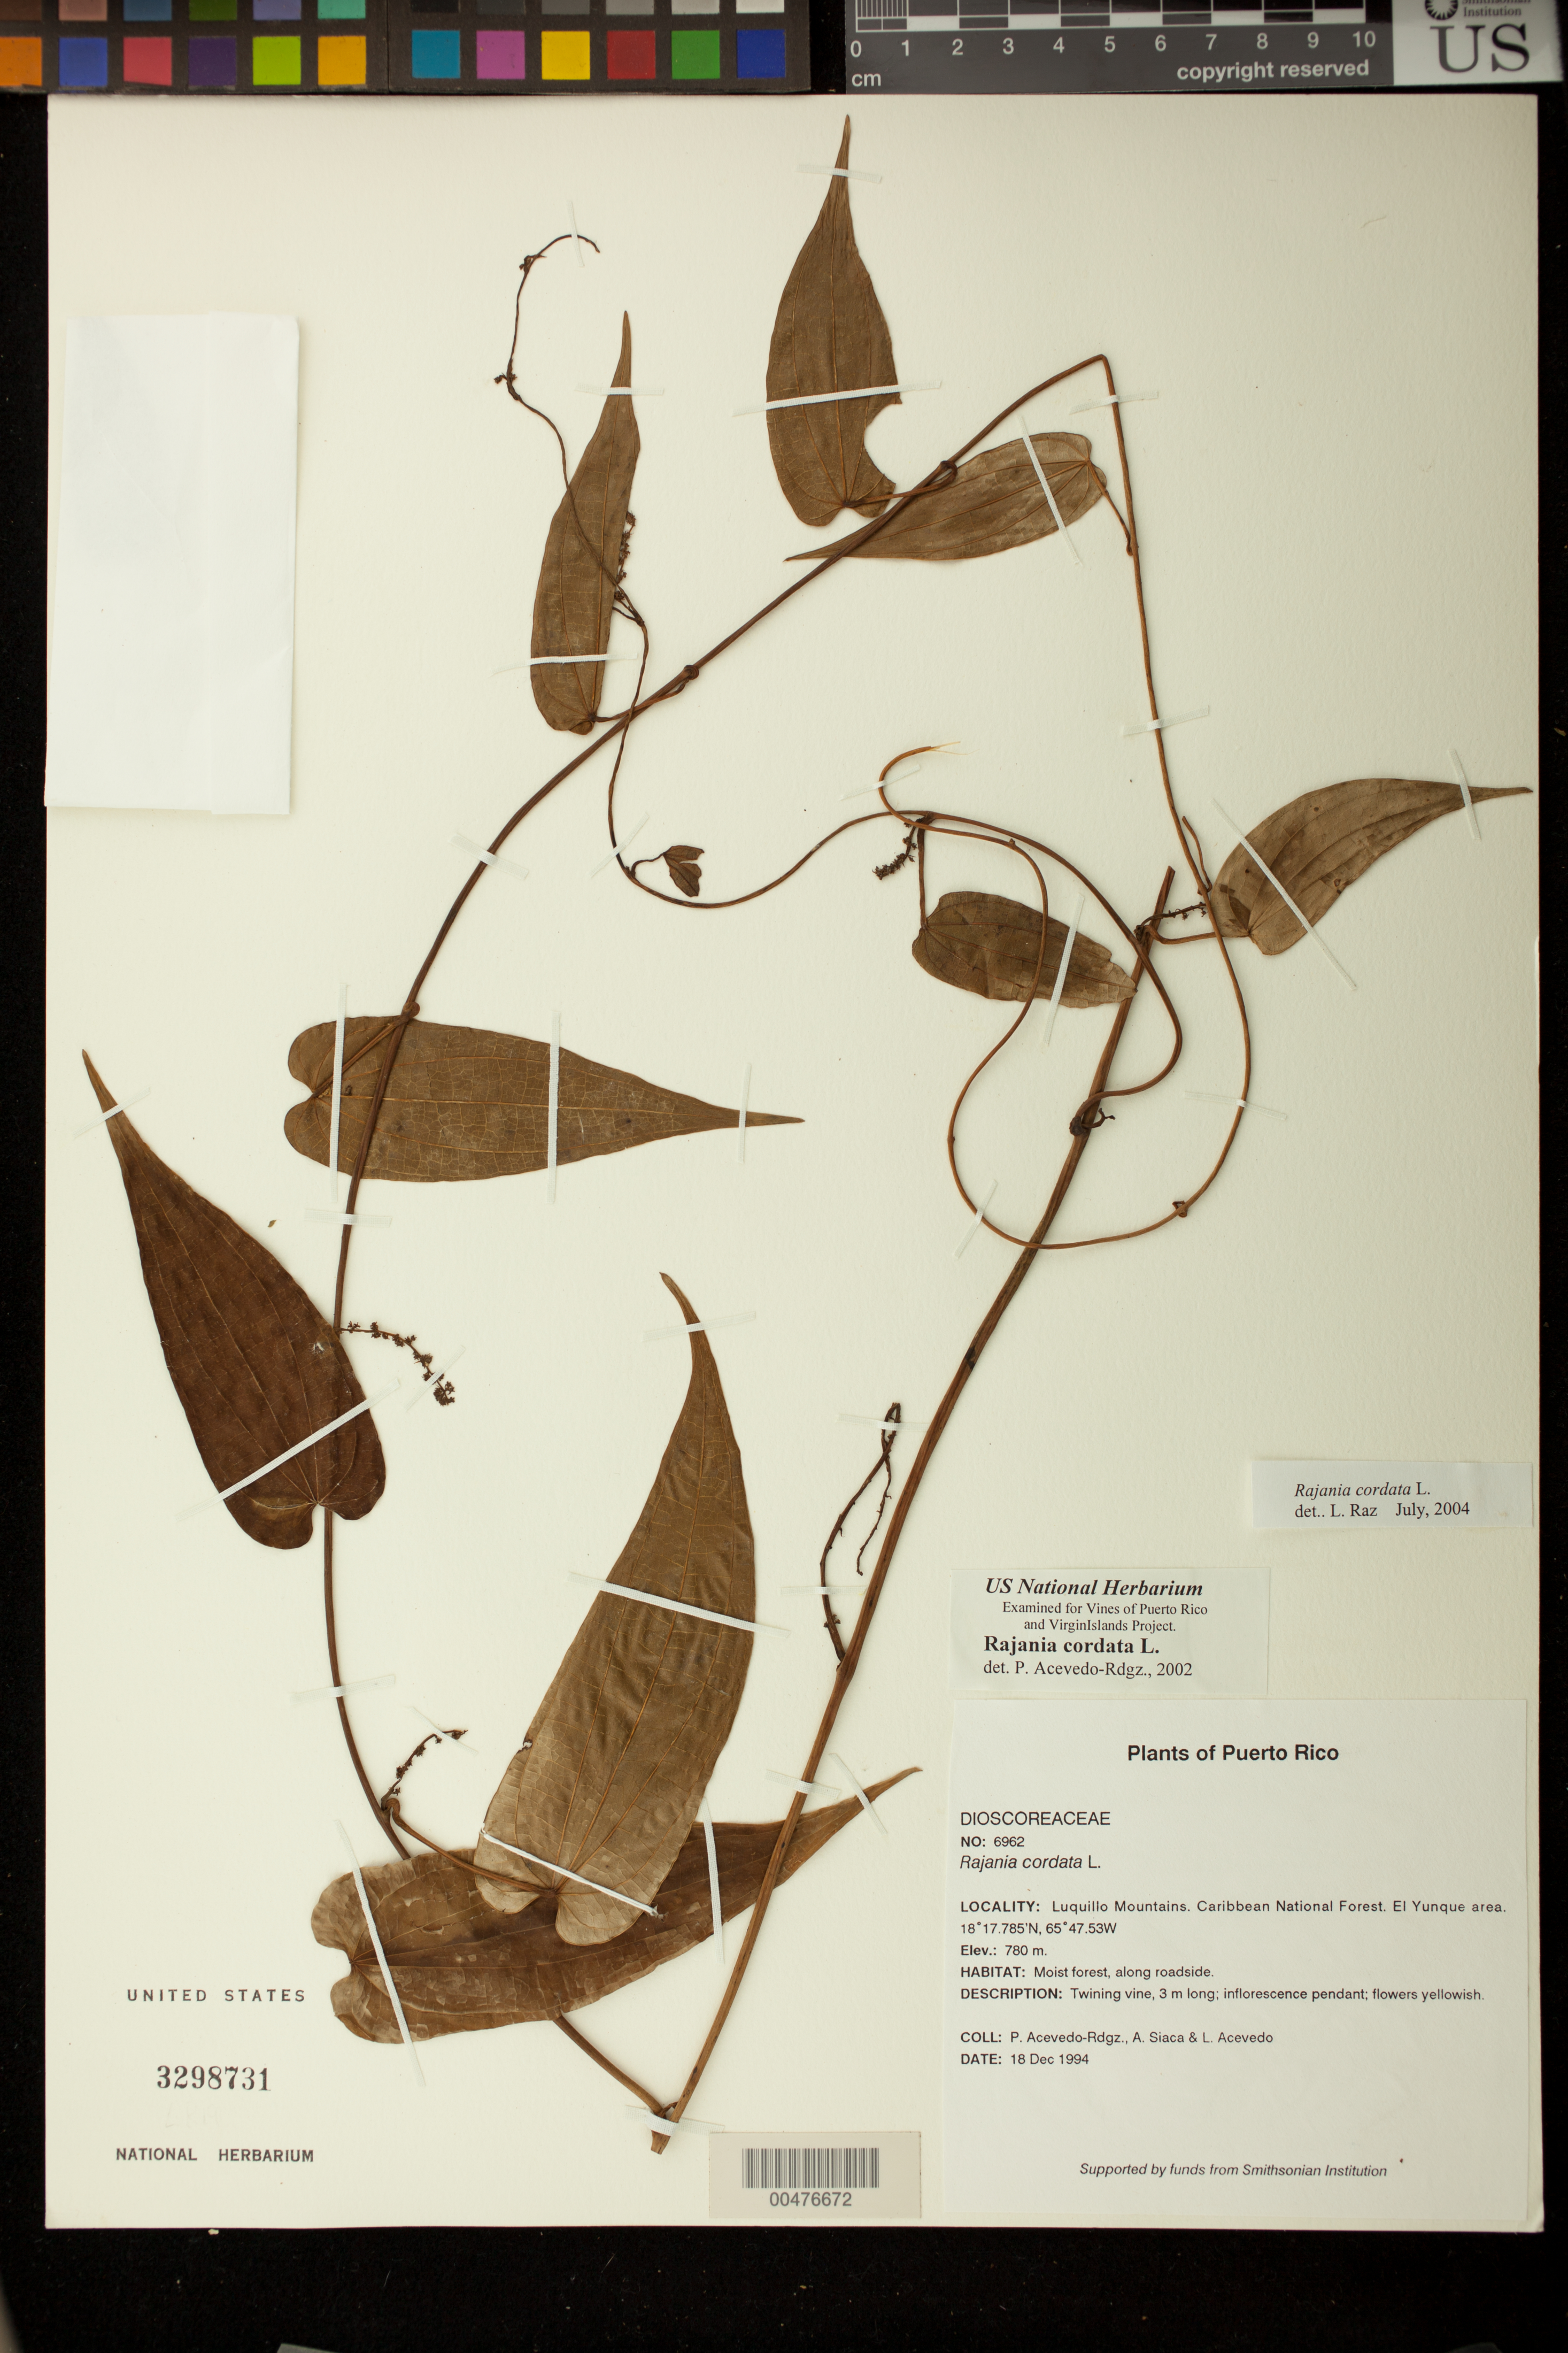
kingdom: Plantae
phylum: Tracheophyta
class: Liliopsida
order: Dioscoreales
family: Dioscoreaceae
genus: Dioscorea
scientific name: Dioscorea cordata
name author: (L.) Raz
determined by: Strong, M. T., (US), Smithsonian Institution - National Museum of Natural History (UNITED STATES)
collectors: P. Acevedo-Rodr., A. Siaca & L. Acevedo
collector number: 6962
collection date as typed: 18 Dec 1994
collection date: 1994-12-18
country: Puerto Rico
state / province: Río Grande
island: Puerto Rico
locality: Río Grande; Luquillo Mountains. Caribbean National Forest. El Yunque area.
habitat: Moist forest, along roadside.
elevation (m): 780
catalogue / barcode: US 3298731